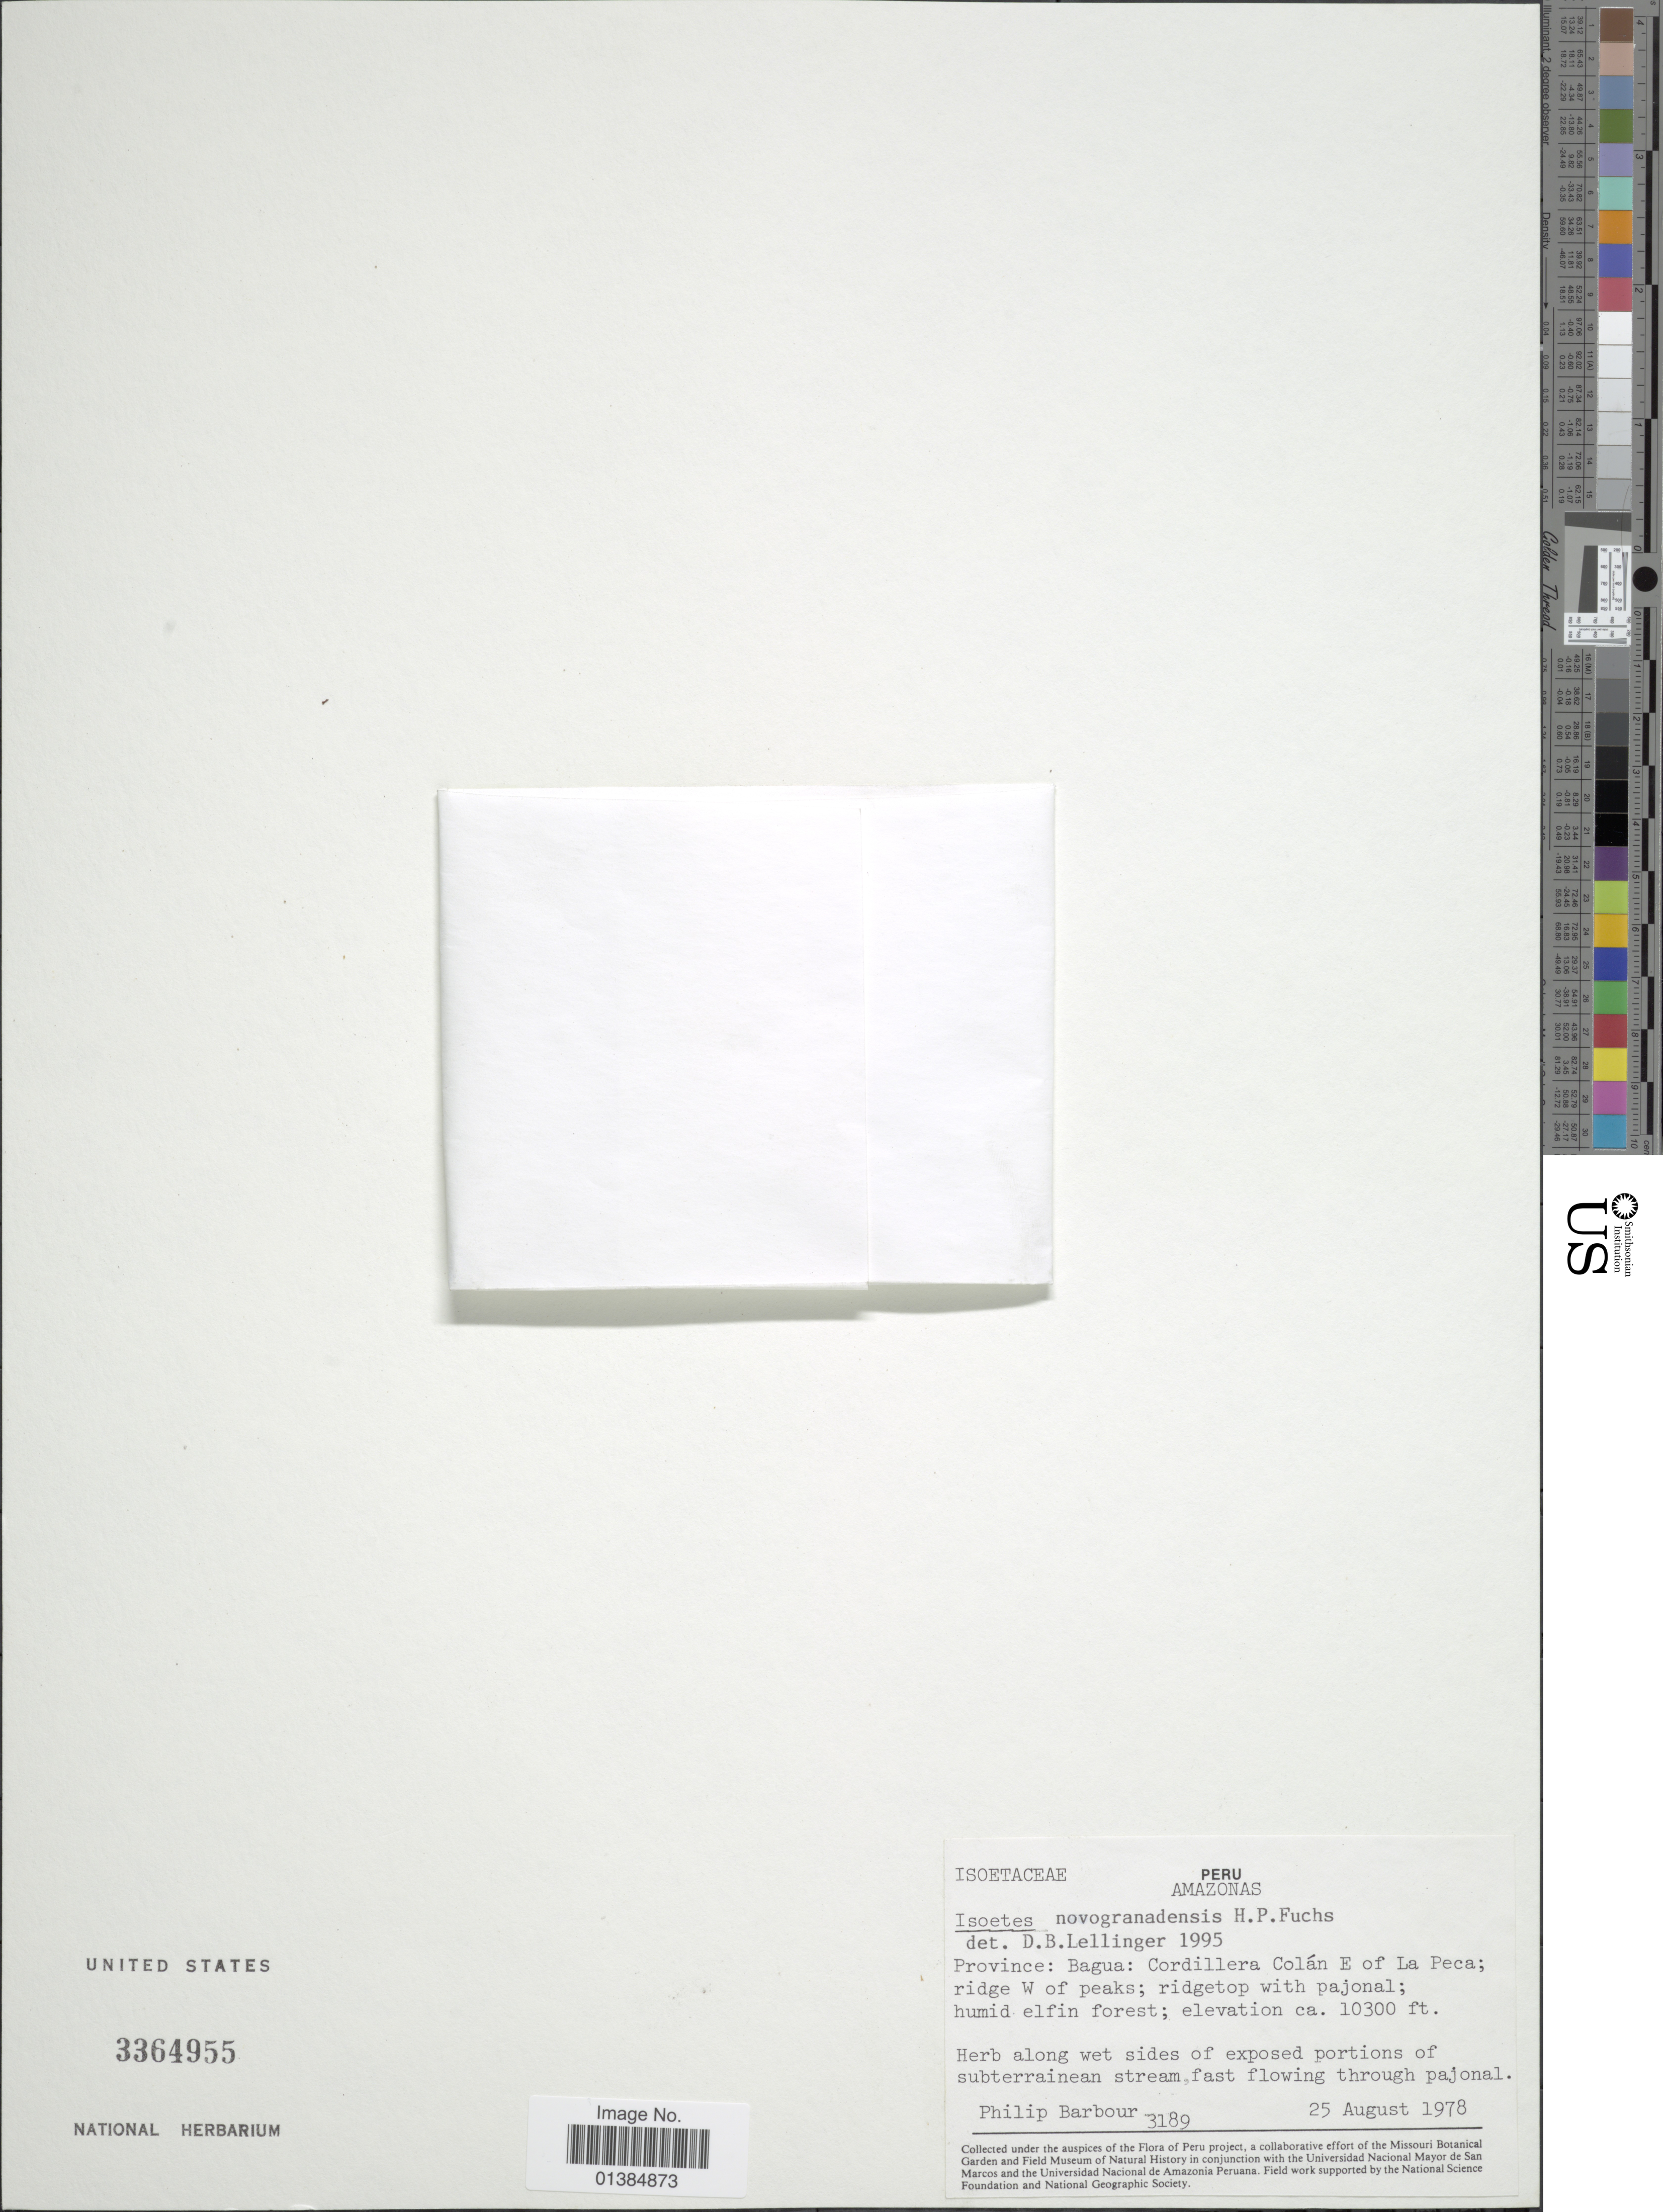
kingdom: Plantae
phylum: Tracheophyta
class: Lycopodiopsida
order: Isoetales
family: Isoetaceae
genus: Isoetes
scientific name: Isoetes novogranadensis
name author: H.P. Fuchs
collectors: P. Barbour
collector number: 3189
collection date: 1978-08-25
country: Peru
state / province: Amazonas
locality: Province:; Bagua: Cordillera Colán E of La Peca; ridge of W peaks.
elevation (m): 3139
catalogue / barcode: US 3364955